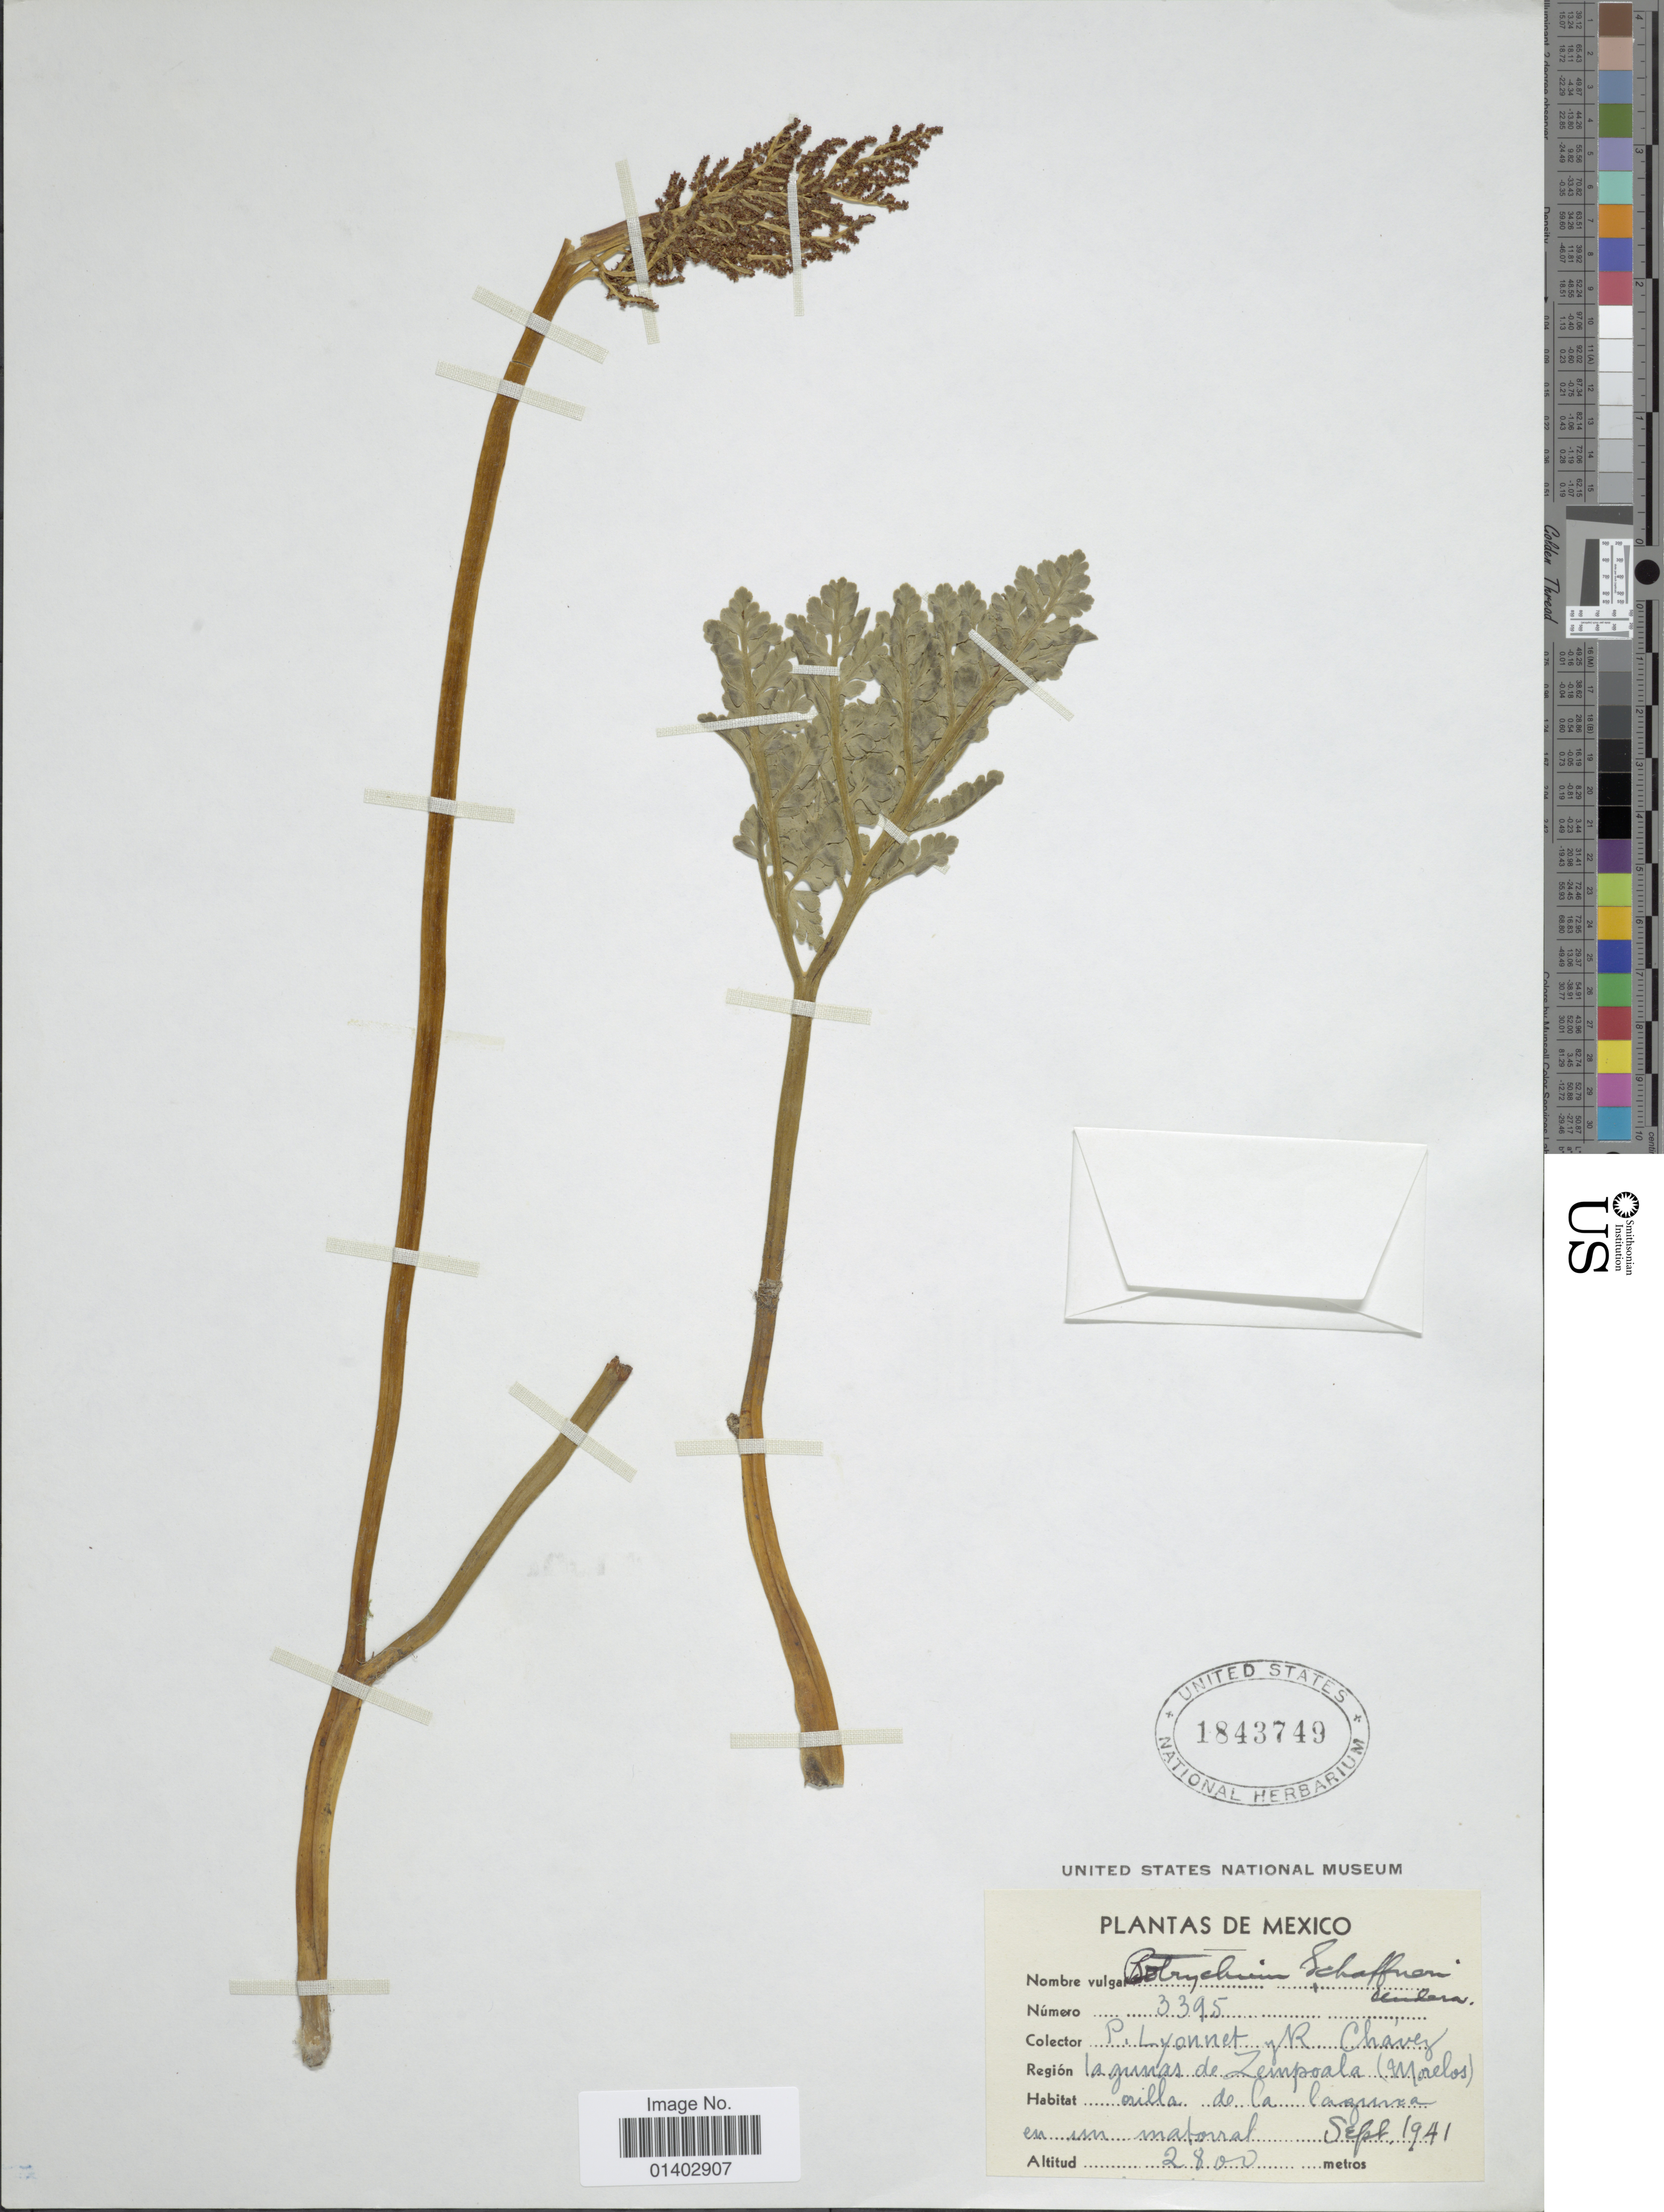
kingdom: Plantae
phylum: Tracheophyta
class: Polypodiopsida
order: Ophioglossales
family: Ophioglossaceae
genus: Botrychium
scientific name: Botrychium schaffneri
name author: Underw.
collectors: P. Lyonnet & R. Chávez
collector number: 3395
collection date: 1941-09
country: Mexico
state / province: Morelos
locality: Lagunas de Zempoala orilla de la laguna en un matorral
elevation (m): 2800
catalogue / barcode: US 1843749